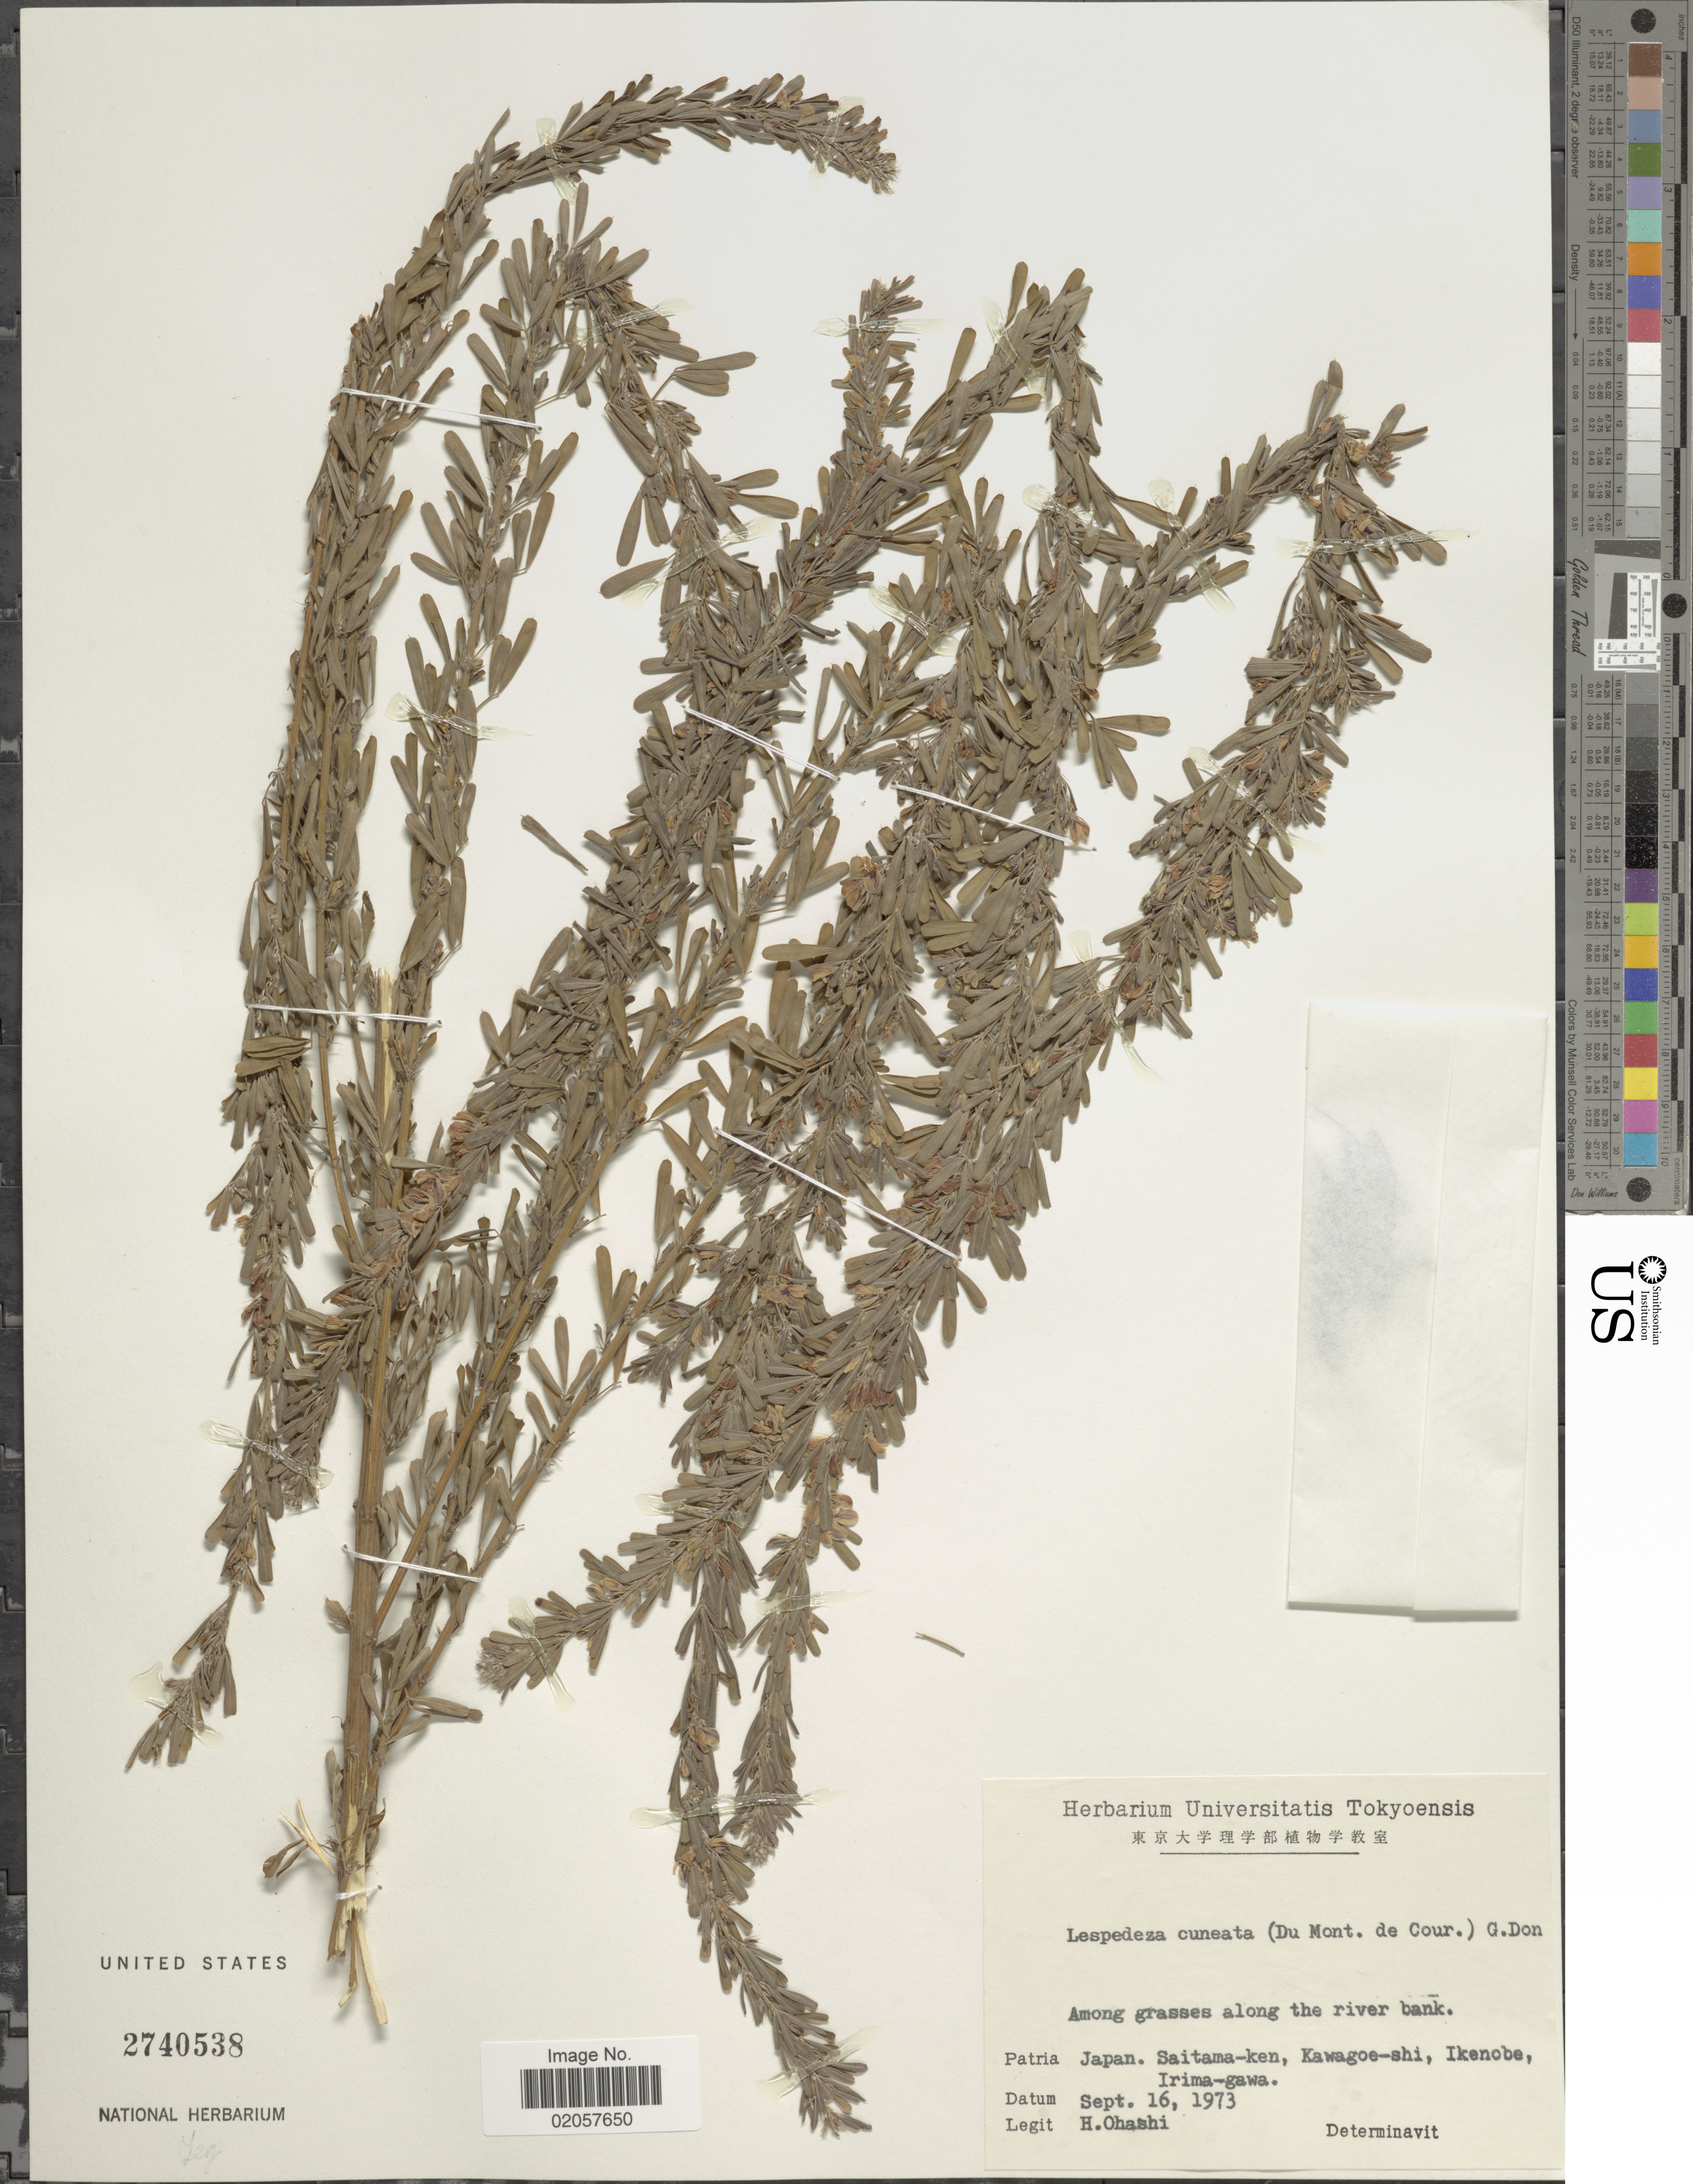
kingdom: Plantae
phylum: Tracheophyta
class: Magnoliopsida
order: Fabales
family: Fabaceae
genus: Lespedeza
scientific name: Lespedeza cuneata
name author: (Dum. Cours.) G. Don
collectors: H. Ohashi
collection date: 1973-09-16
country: Japan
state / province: Saitama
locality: Among grasses along the river bank, Saitama-ken, Kawagoe-shi, Ikenobe, Irima-gawa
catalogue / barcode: US 2740538